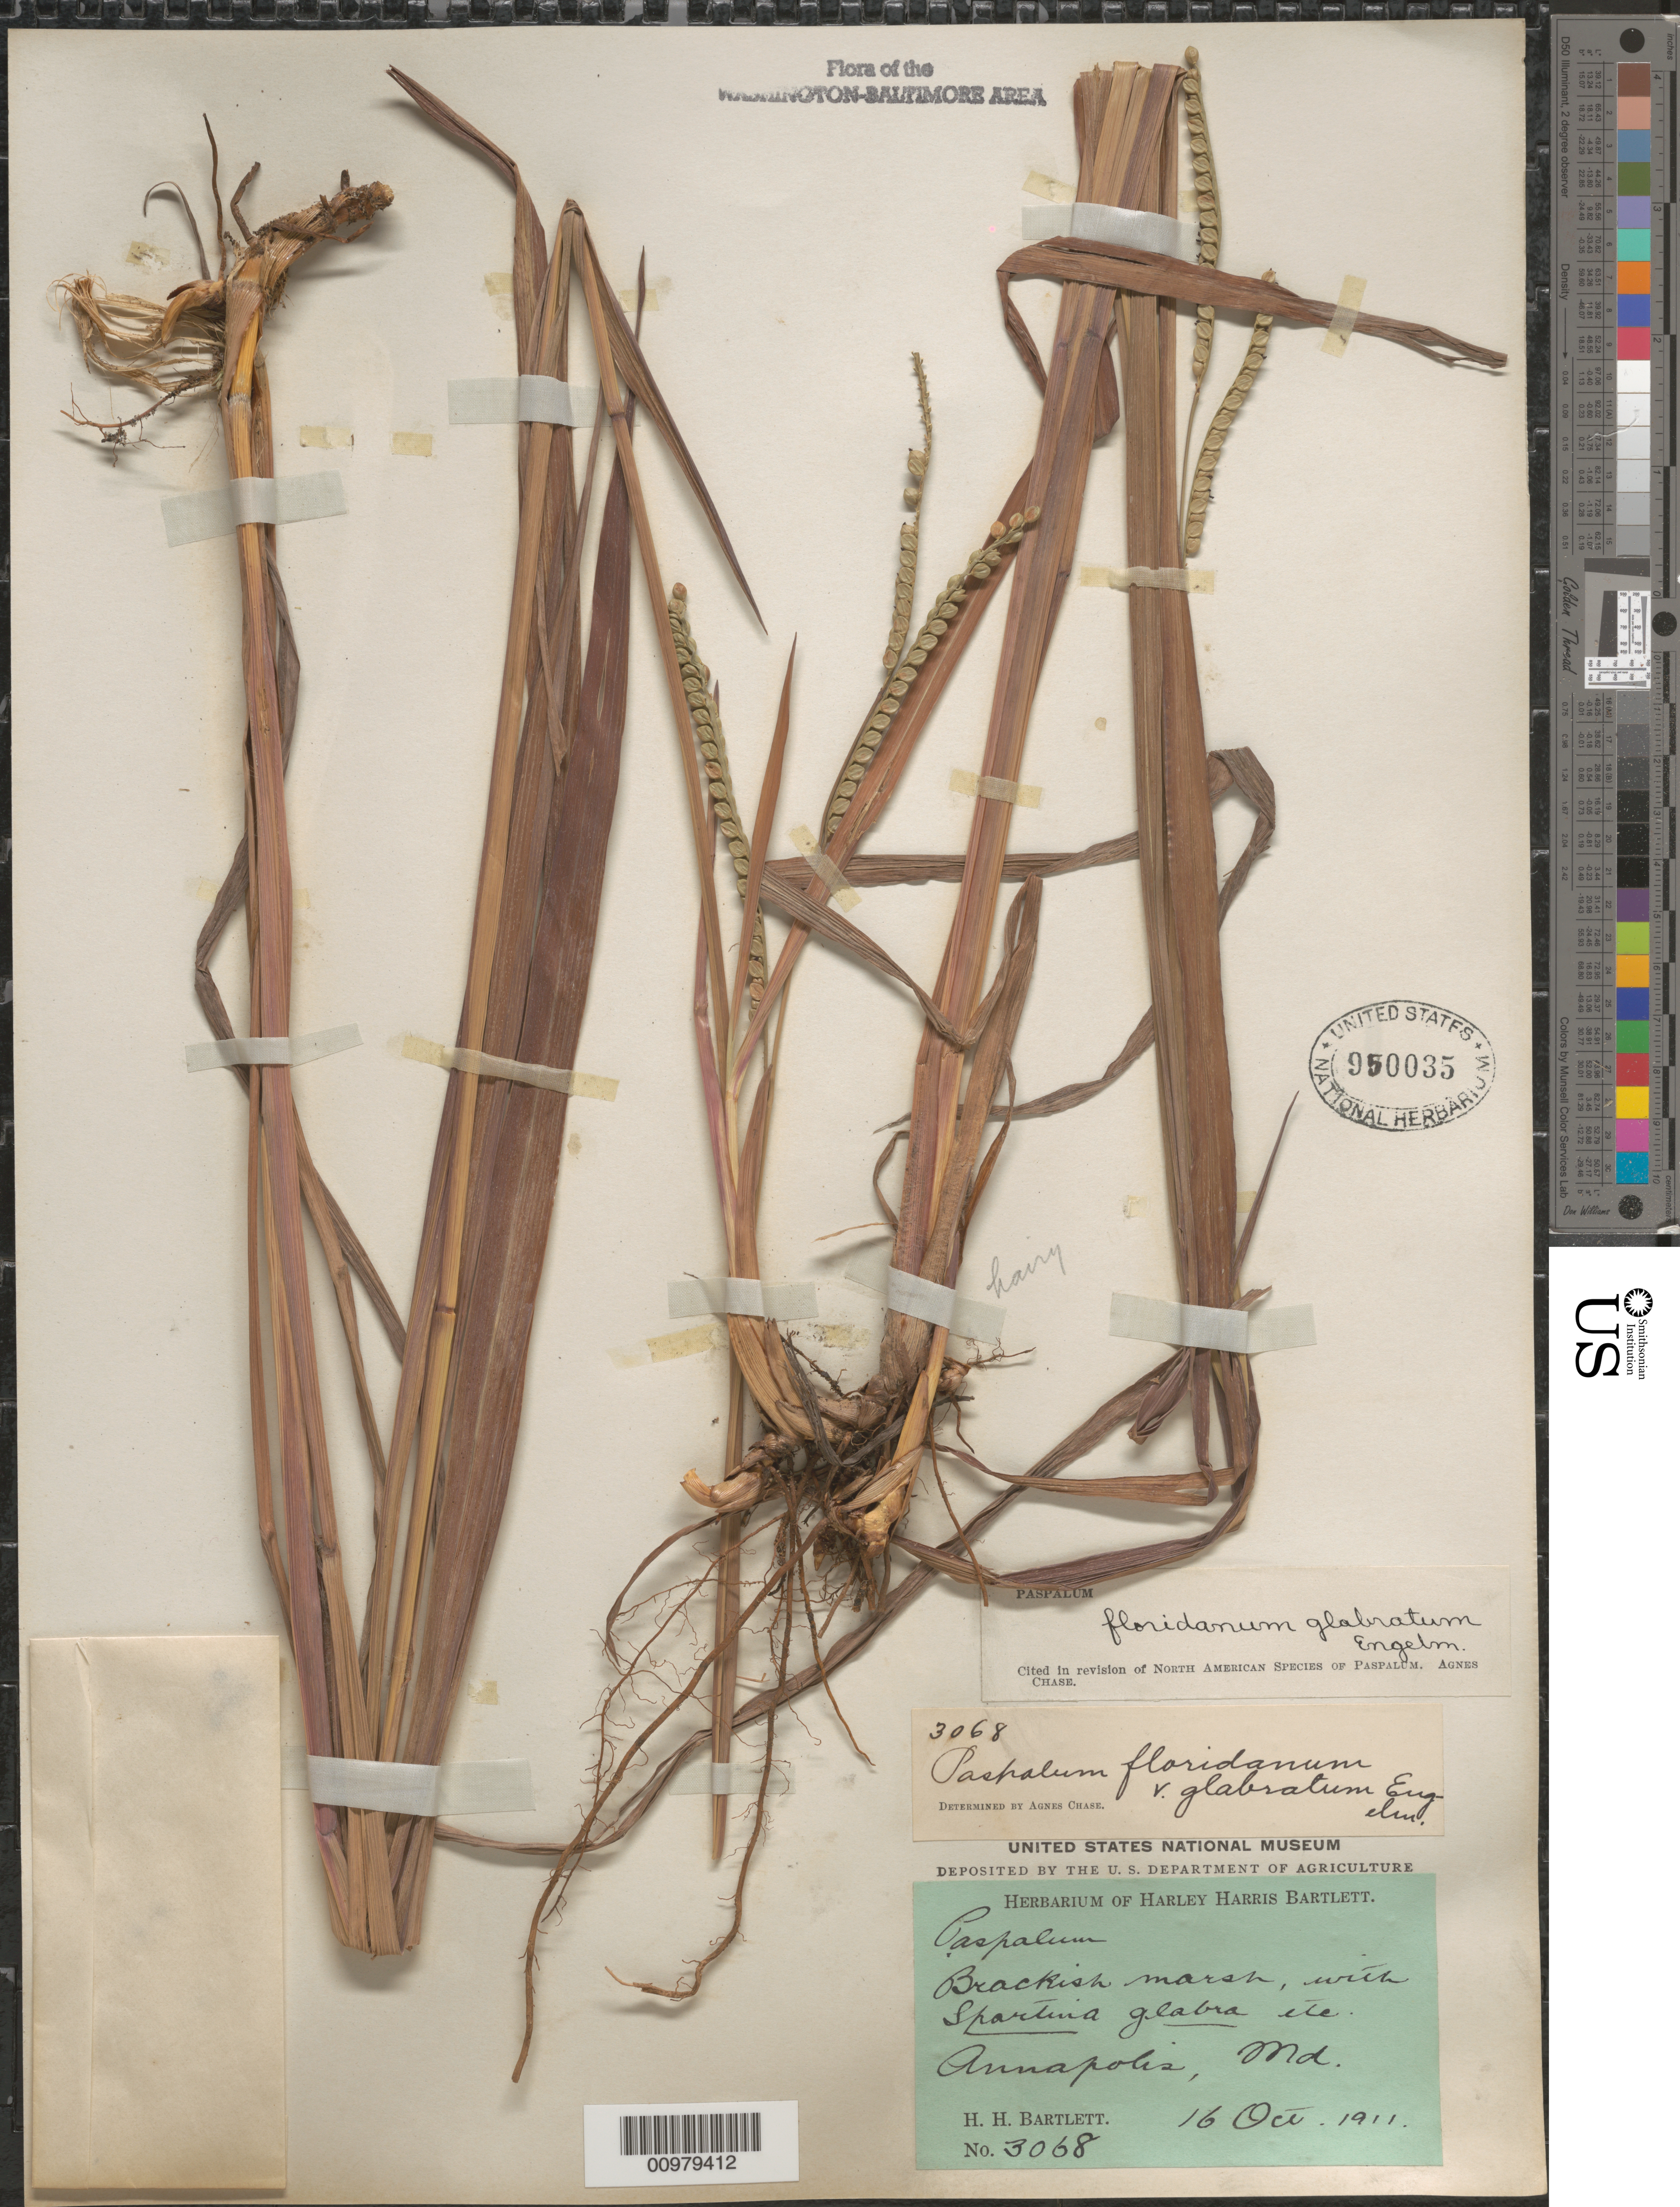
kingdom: Plantae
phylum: Tracheophyta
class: Liliopsida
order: Poales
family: Poaceae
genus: Paspalum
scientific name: Paspalum floridanum var. glabratum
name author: Engelm. ex Vasey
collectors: H. H. Bartlett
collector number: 3068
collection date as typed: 16 Oct 1911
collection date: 1911-10-16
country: United States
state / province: Maryland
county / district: Anne Arundel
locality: Annapolis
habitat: brackish marsh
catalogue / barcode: US 950035